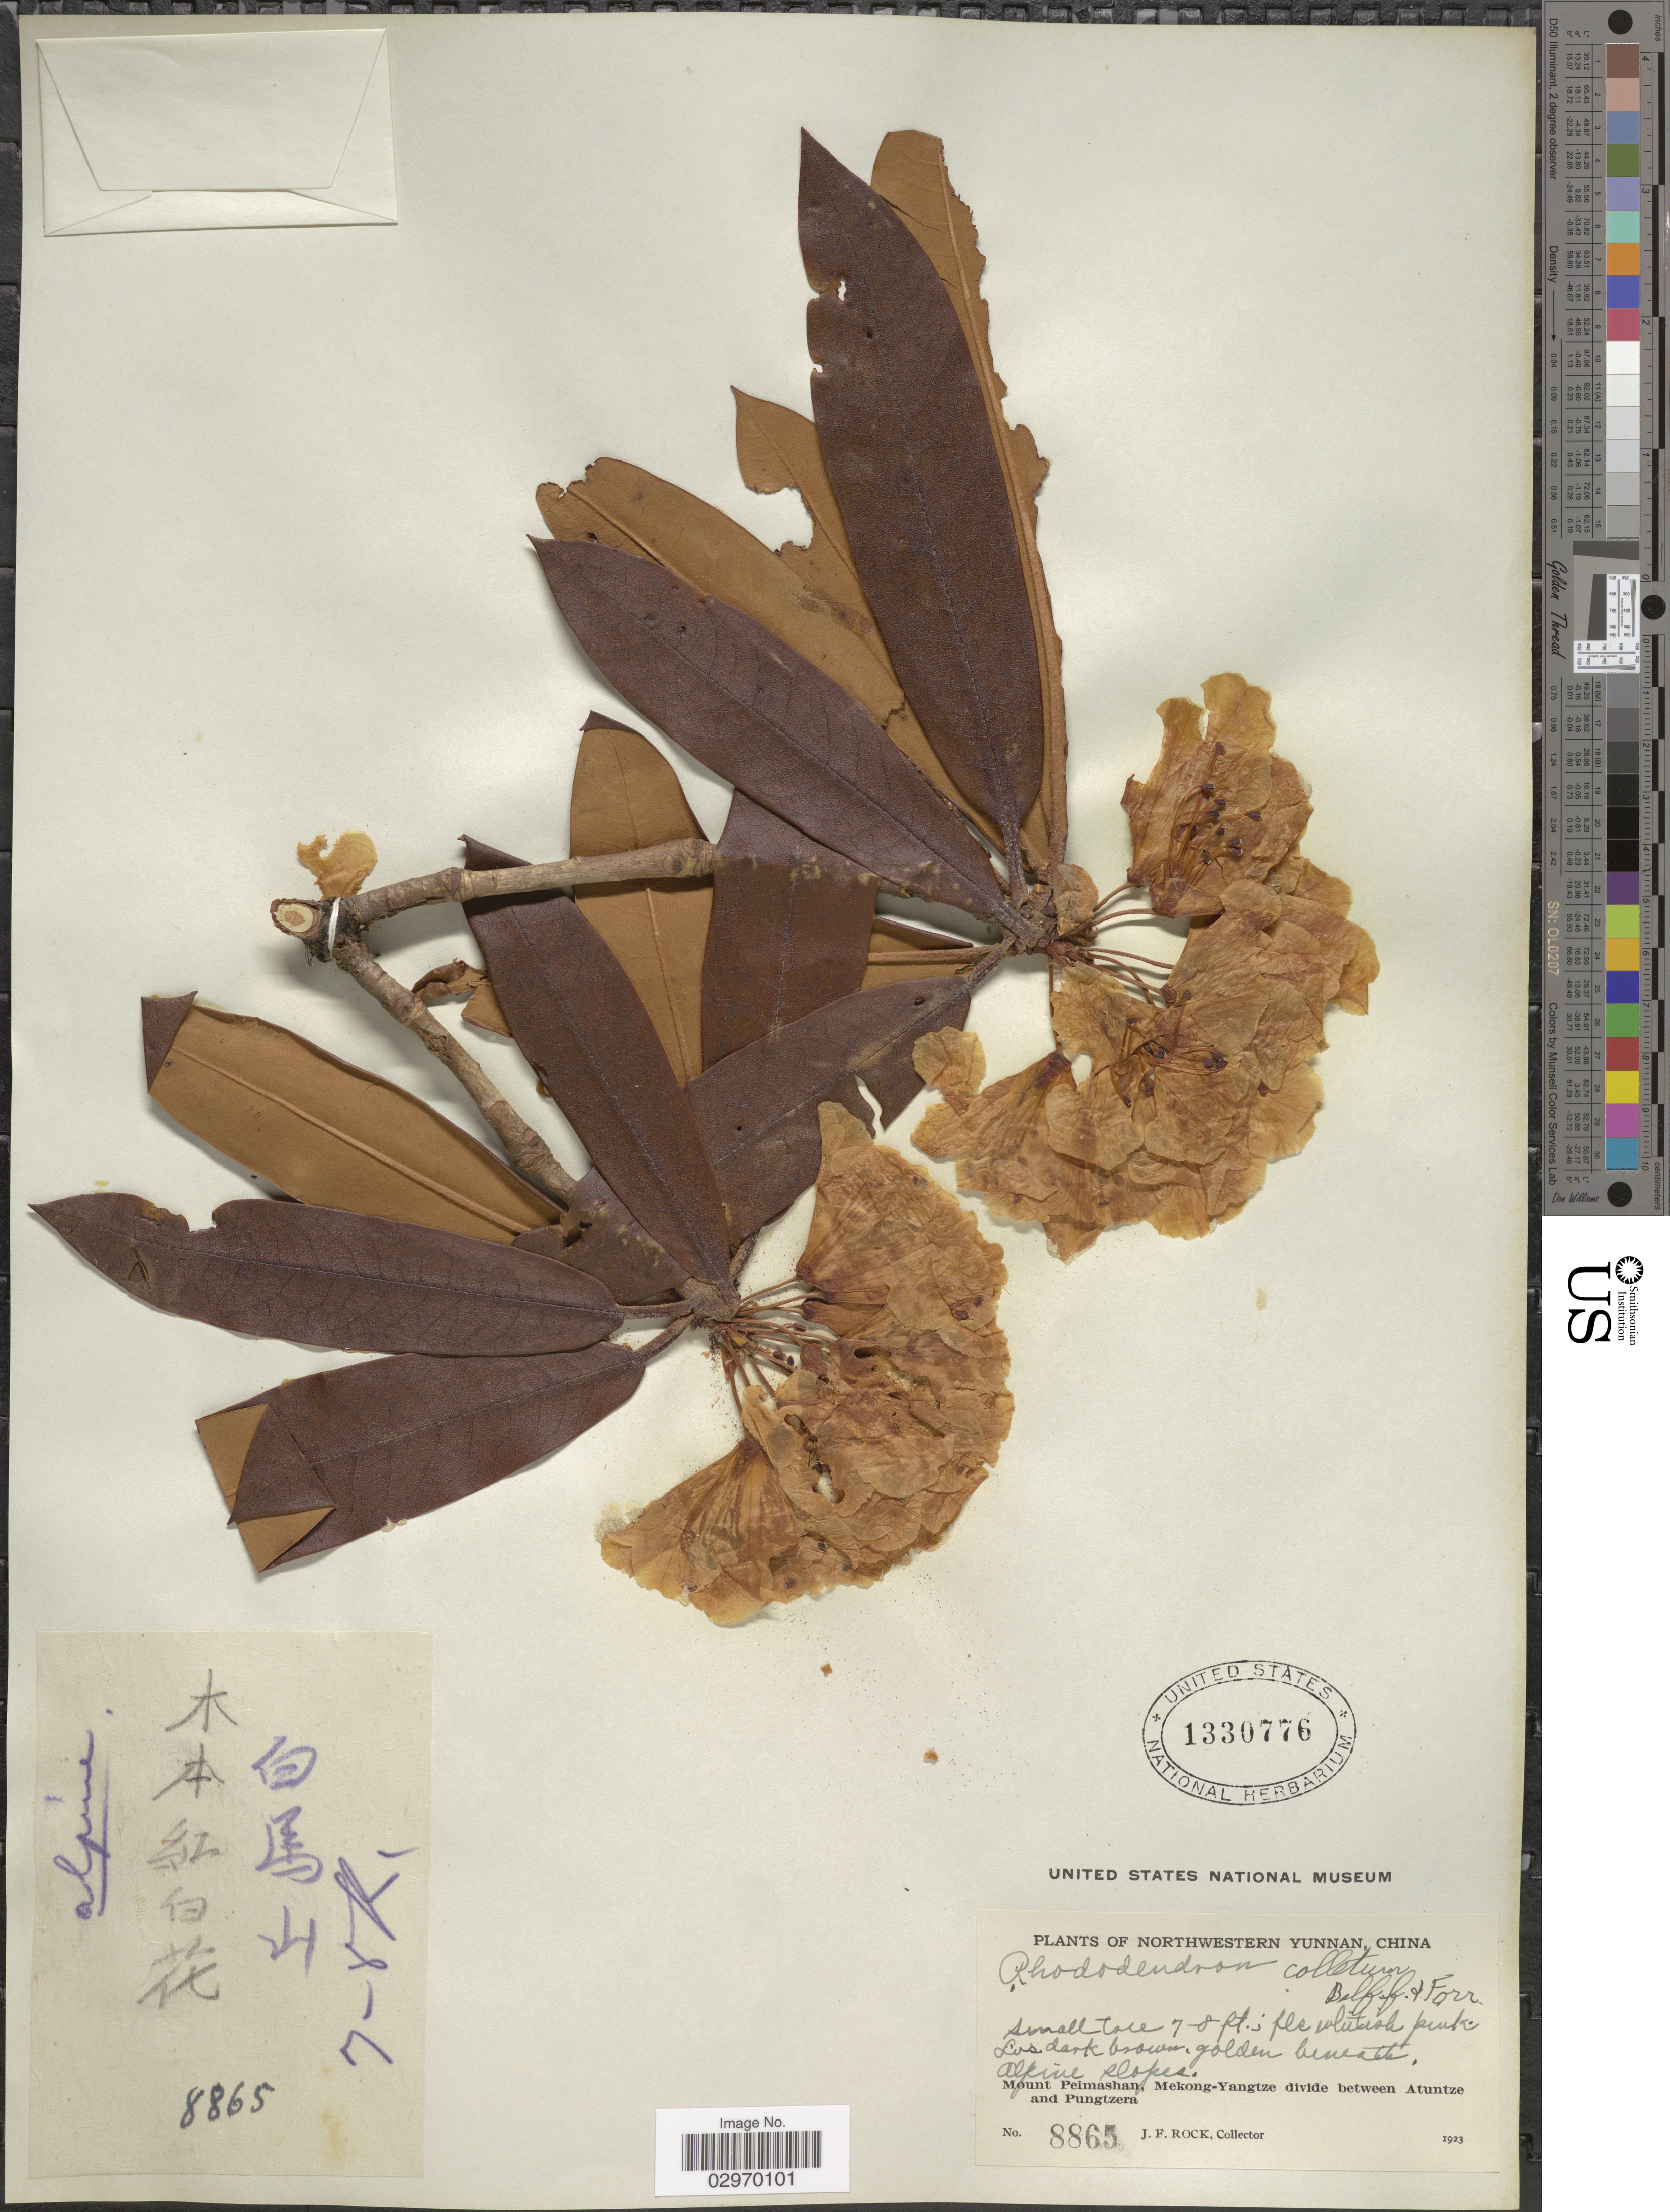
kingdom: Plantae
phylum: Tracheophyta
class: Magnoliopsida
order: Ericales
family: Ericaceae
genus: Rhododendron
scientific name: Rhododendron colletum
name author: Balf. f. & Forrest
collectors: J. Rock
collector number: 8865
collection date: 1923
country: China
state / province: Yunnan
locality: Northwestern Yunnan. Alpine slopes. Mount Peimashan, Mekong-Yangtze divide between Atuntze and Pungtzera.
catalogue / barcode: US 1330776